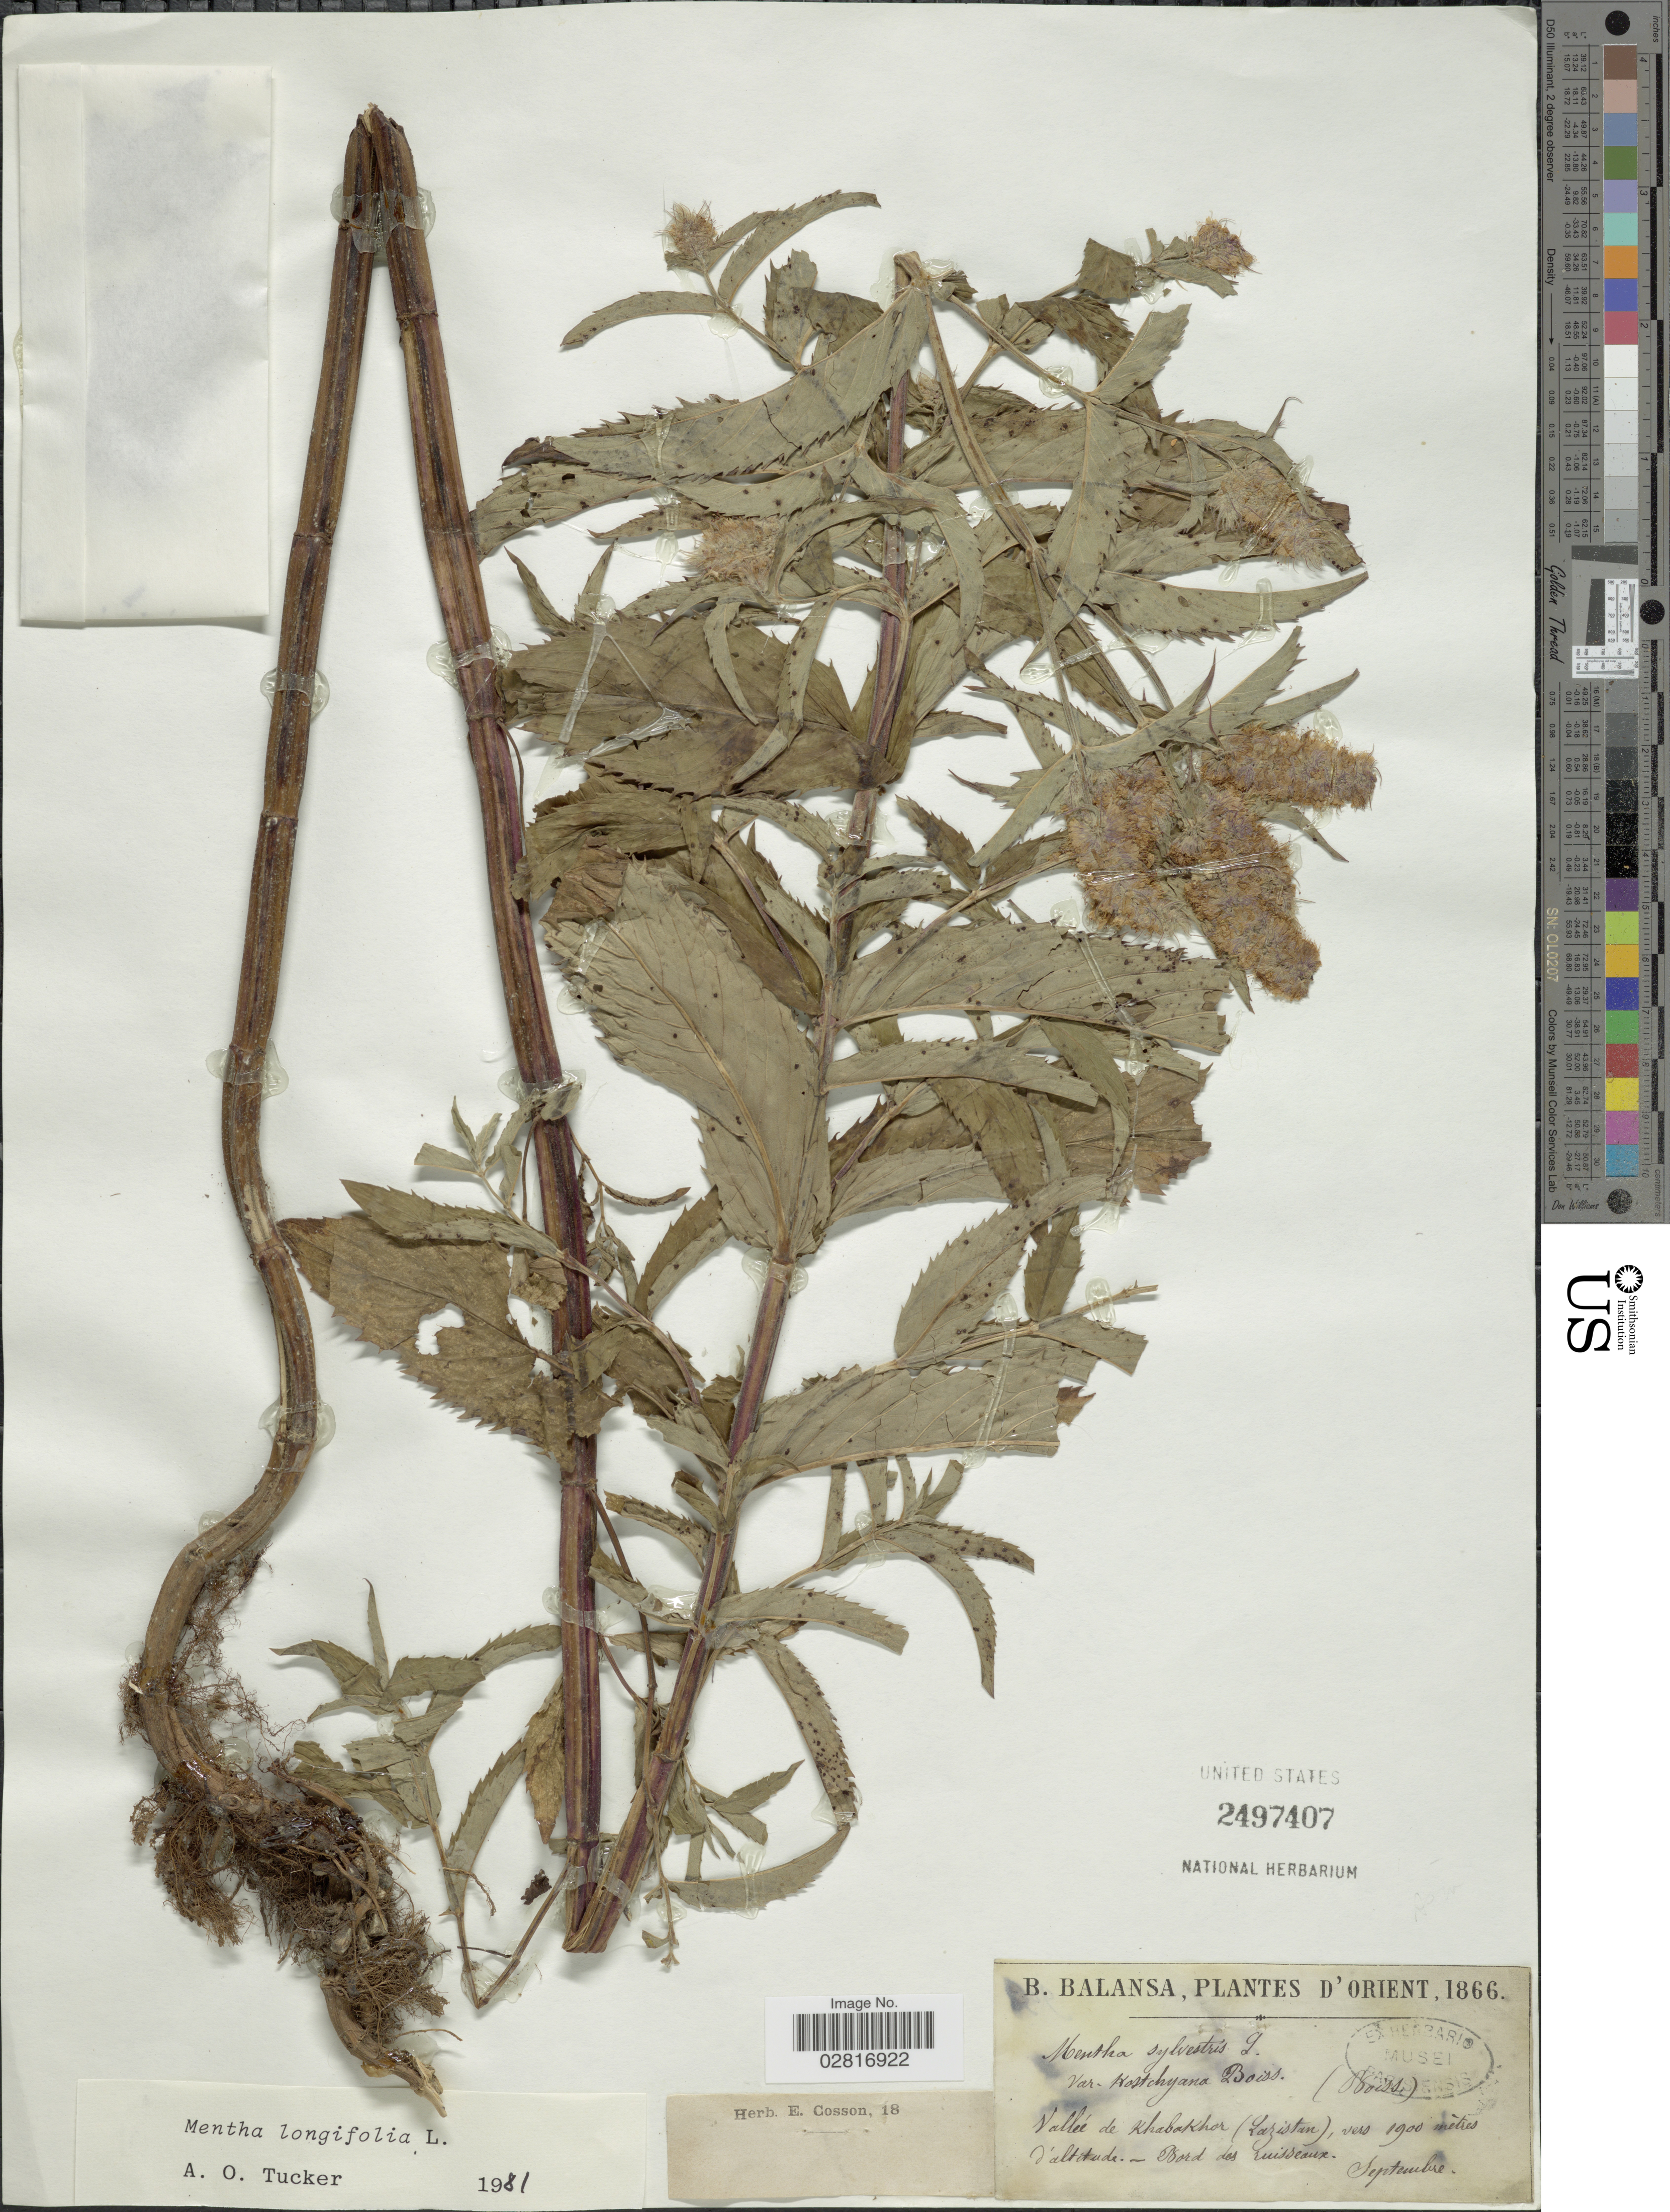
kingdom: Plantae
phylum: Tracheophyta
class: Magnoliopsida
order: Lamiales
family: Lamiaceae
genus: Mentha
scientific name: Mentha longifolia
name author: (L.) L.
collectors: B. Balansa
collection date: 1866-09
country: Turkey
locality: D'Orient, Valleé de Khabakhor (Lazistan)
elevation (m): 1900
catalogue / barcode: US 2497407